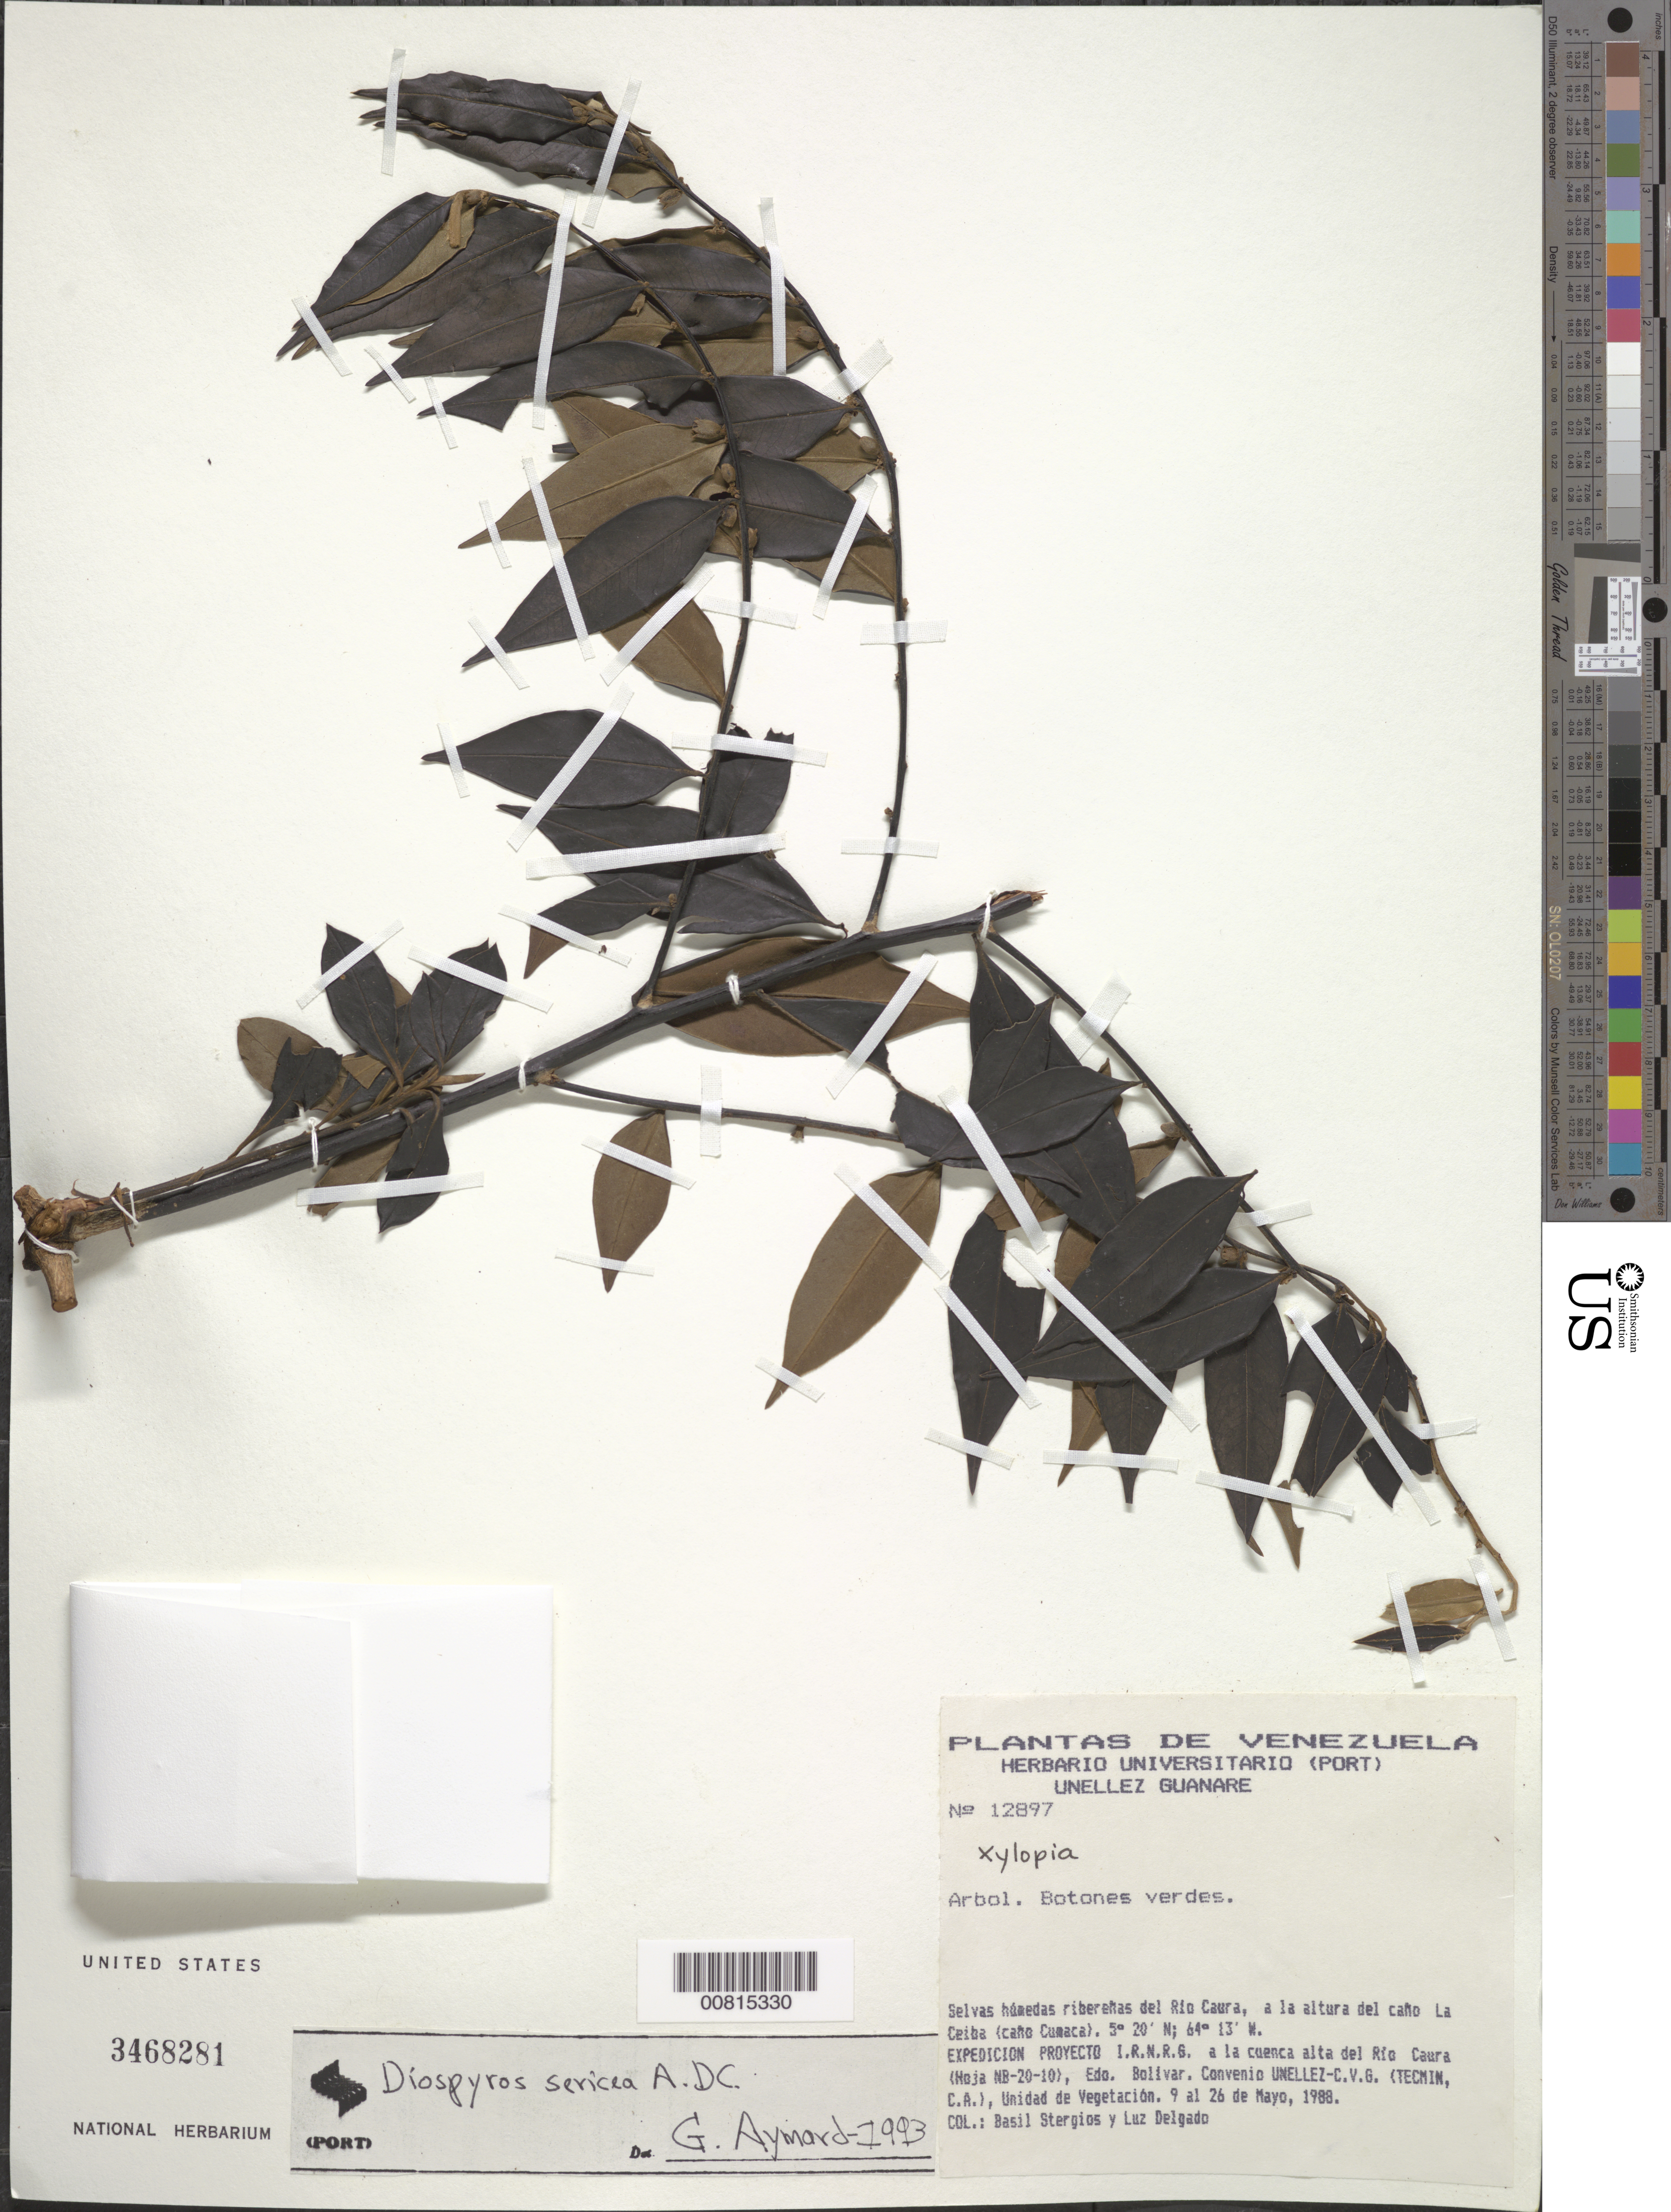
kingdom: Plantae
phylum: Tracheophyta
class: Magnoliopsida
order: Ericales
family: Ebenaceae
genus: Diospyros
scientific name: Diospyros sericea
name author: A. DC.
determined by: Aymard C., G. A., (PORT), Univ. Nac. Exp. de los Llanos Ezequiel Zamora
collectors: B. G. Stergios & L. Delgado V.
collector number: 12897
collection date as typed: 9-May-88 to 26-May-88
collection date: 1988-05-09/1988-05-26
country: Venezuela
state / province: Bolívar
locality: Río Caura, Caño La Ceiba (Caño Cumaca)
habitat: Selvas húmedas ribereñas del río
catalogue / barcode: US 3468281